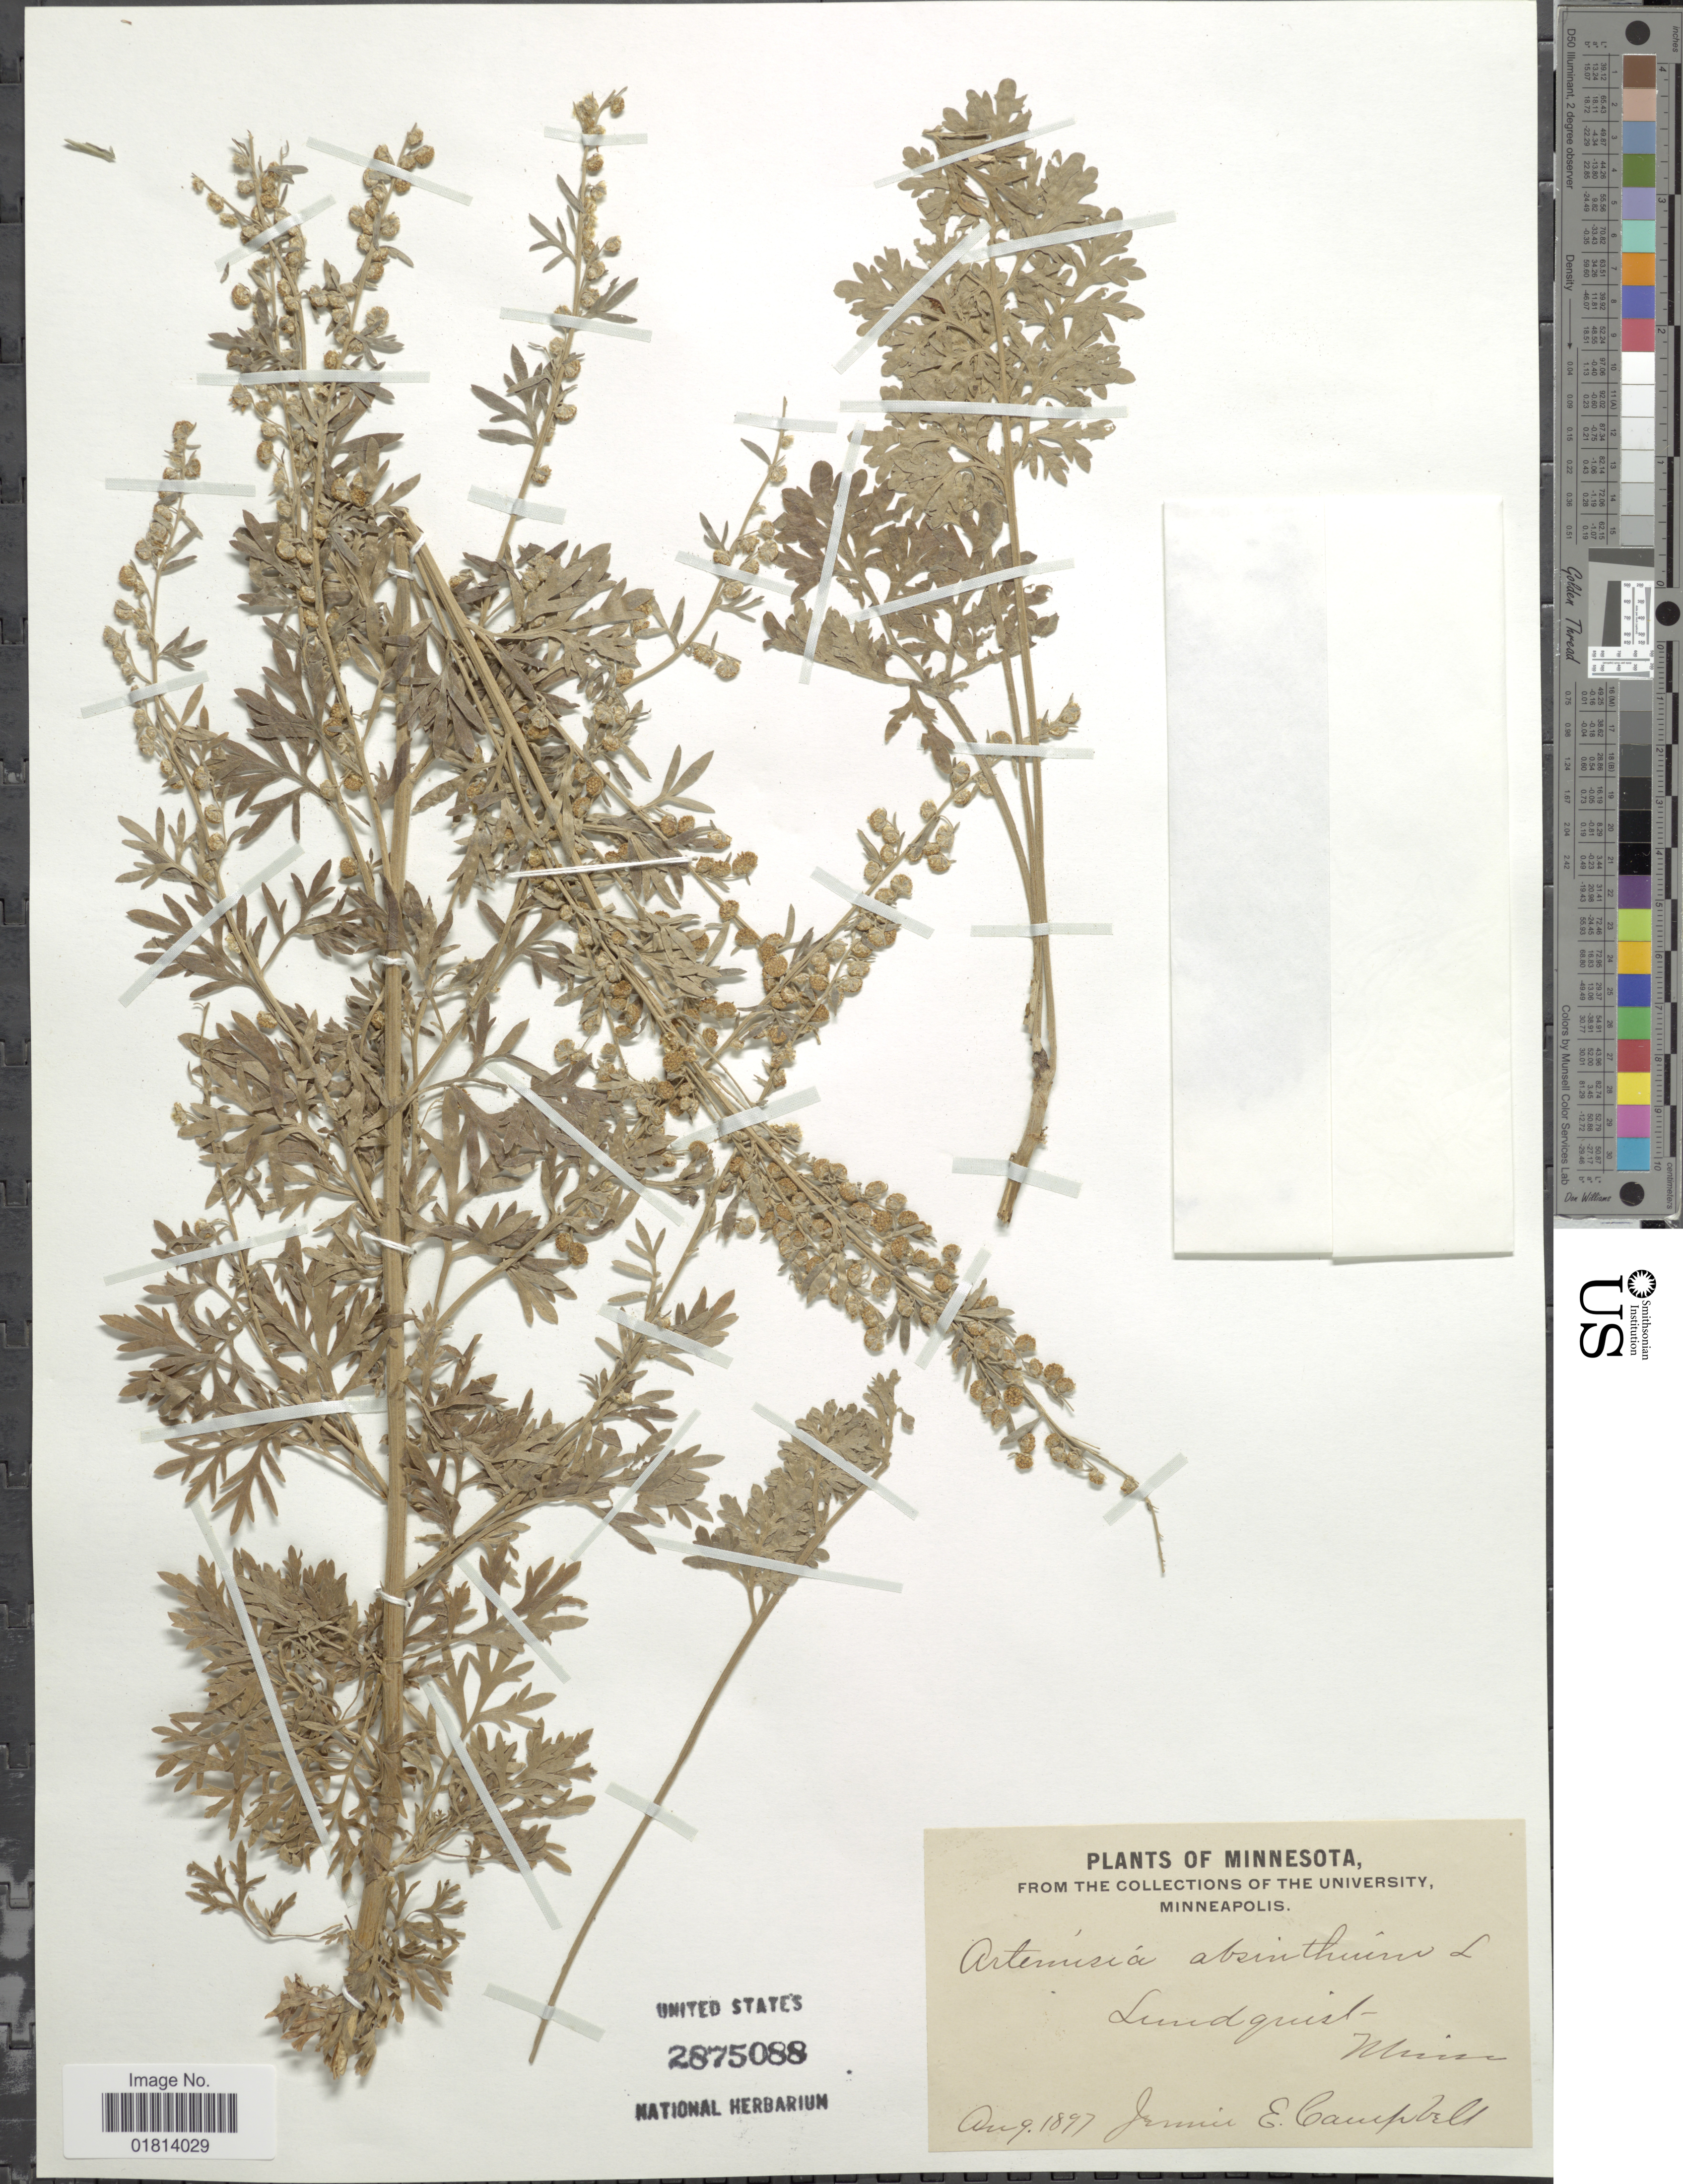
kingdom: Plantae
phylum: Tracheophyta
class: Magnoliopsida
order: Asterales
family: Asteraceae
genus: Artemisia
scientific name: Artemisia absinthium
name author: L.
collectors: J. E. Campbell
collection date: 1897-08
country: United States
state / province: Minnesota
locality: Lundquist, Minn.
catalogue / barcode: US 2875088